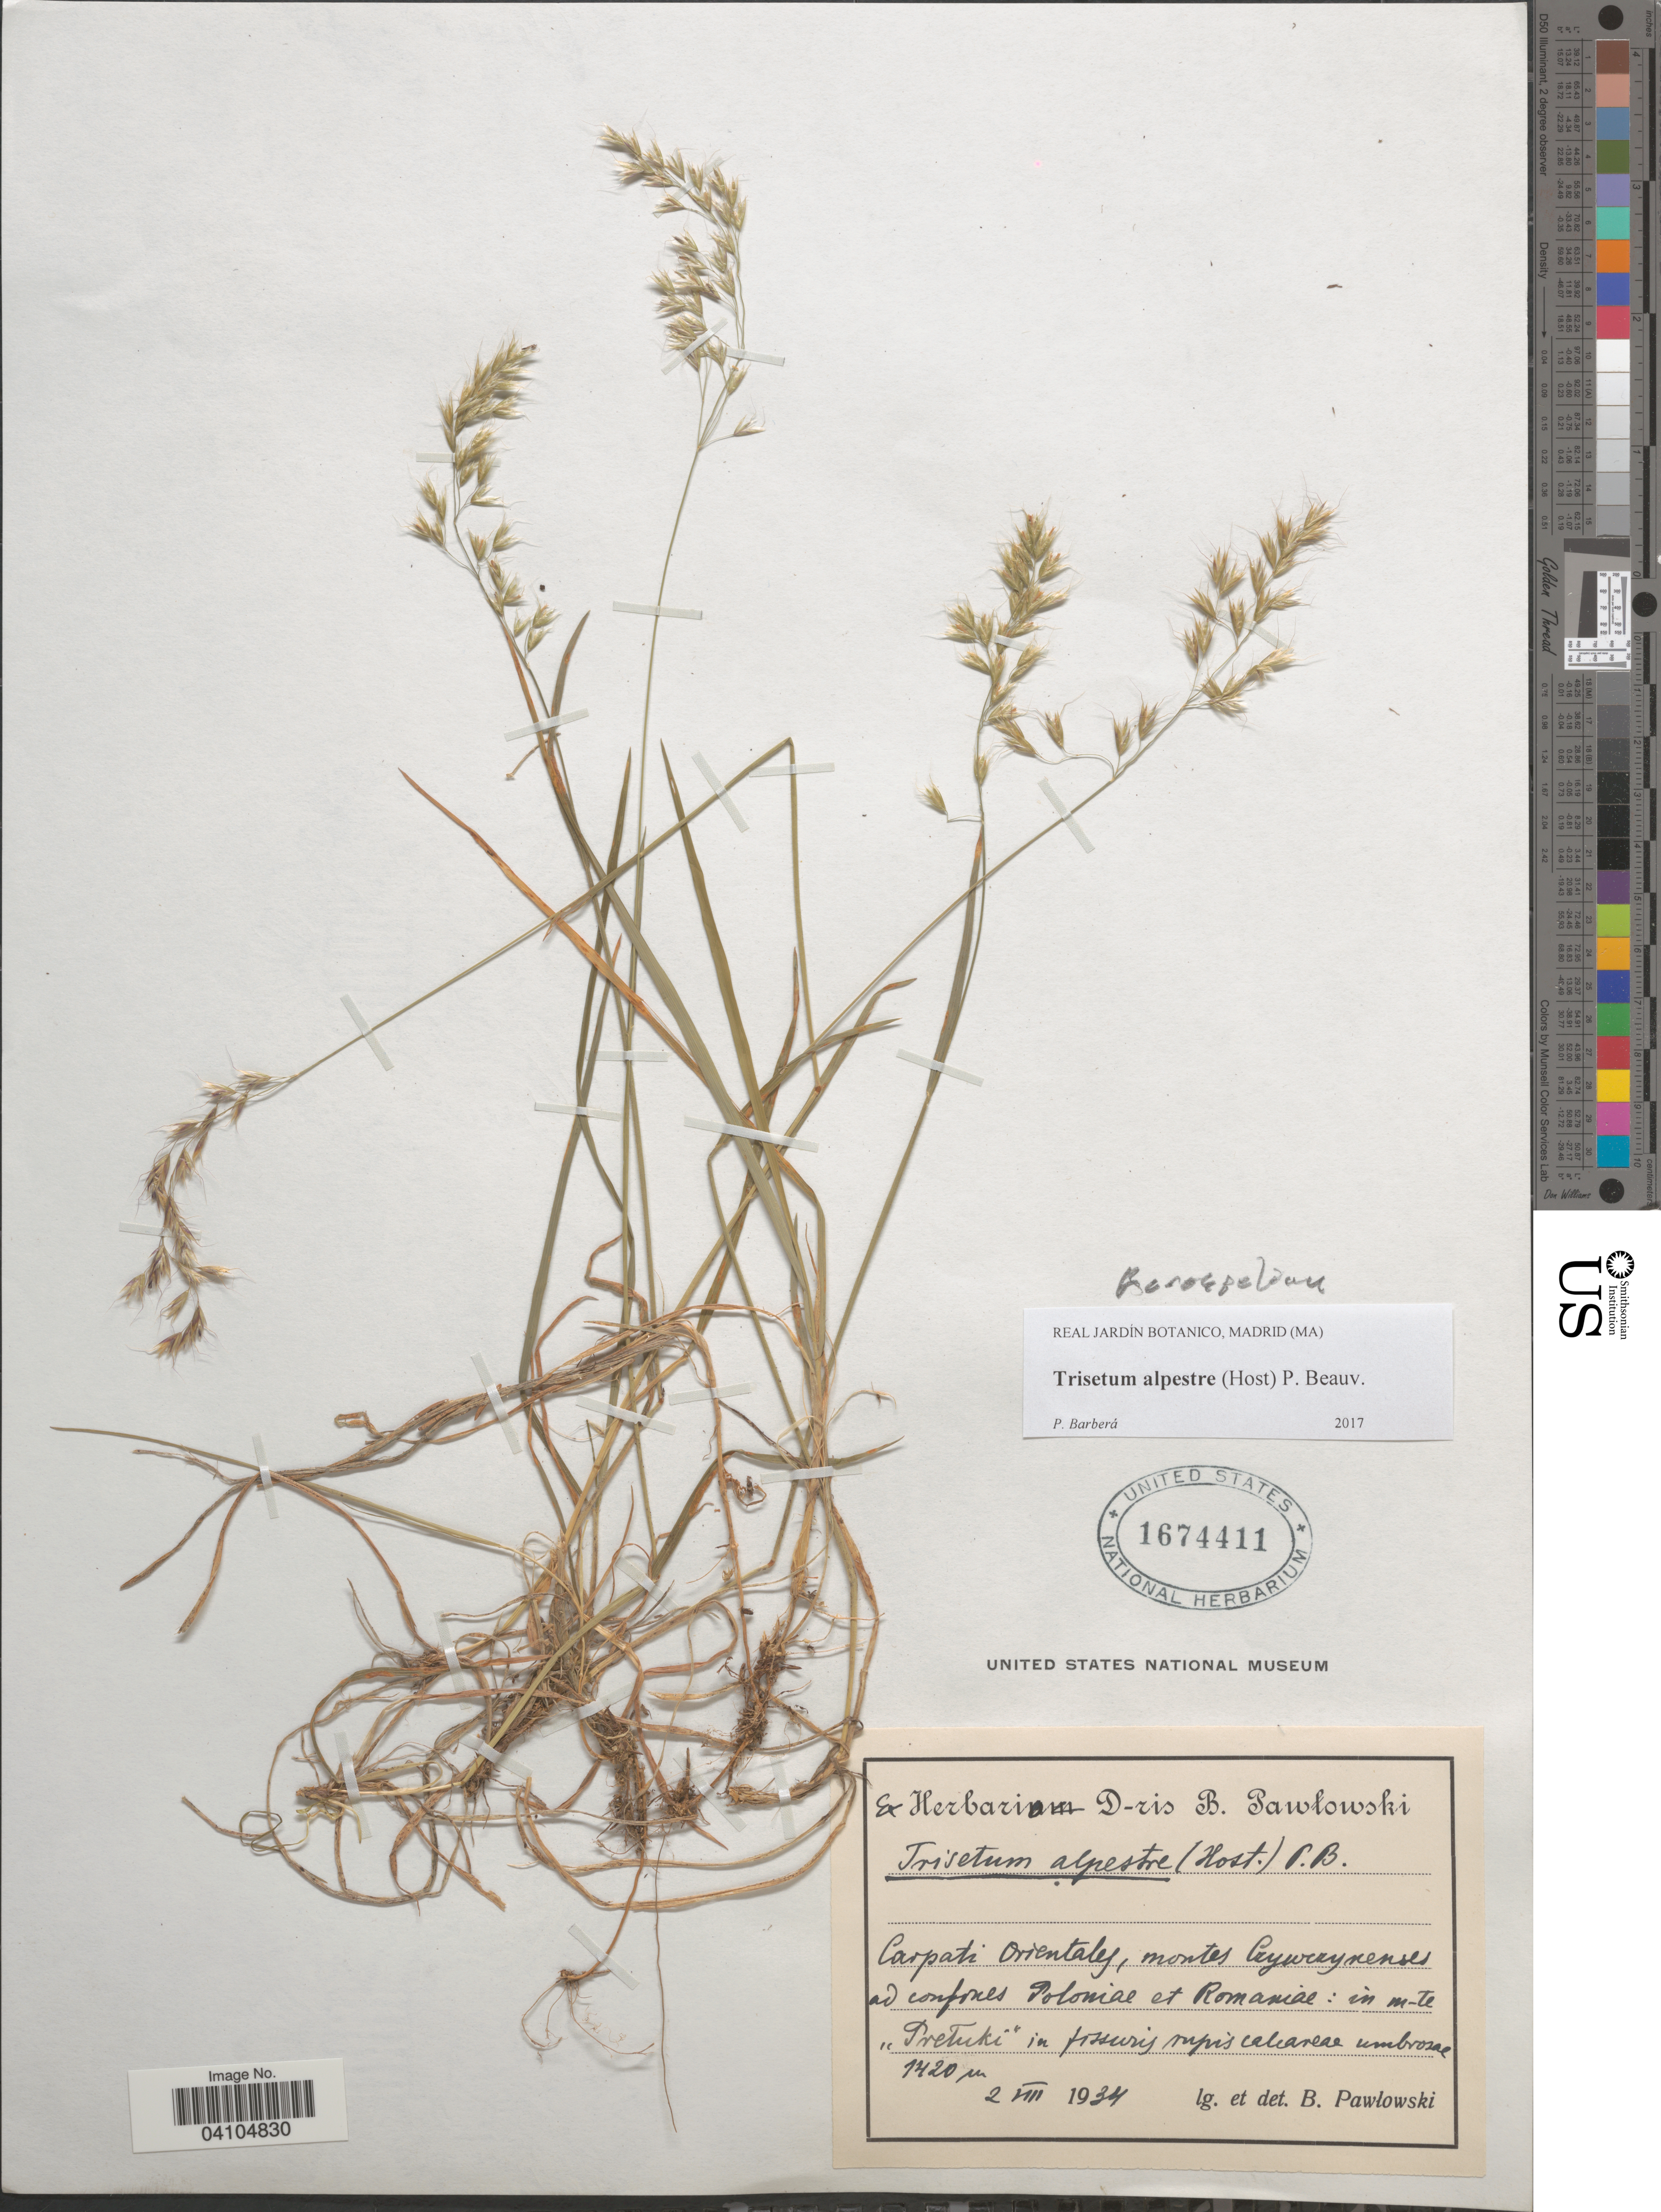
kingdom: Plantae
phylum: Tracheophyta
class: Liliopsida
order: Poales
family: Poaceae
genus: Acrospelion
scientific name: Acrospelion alpestre ined.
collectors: B. Pawlowski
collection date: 1934-08-02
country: Ukraine/Romania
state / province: Ivano-Frankivsk/Maramures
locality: Carpati Orientales, montes Czywezynenses ad confores Poloniae et Romaniae: in m-te „Pretuki' in fissuris rupis calcareae umbrosae.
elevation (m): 1420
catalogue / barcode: US 1674411